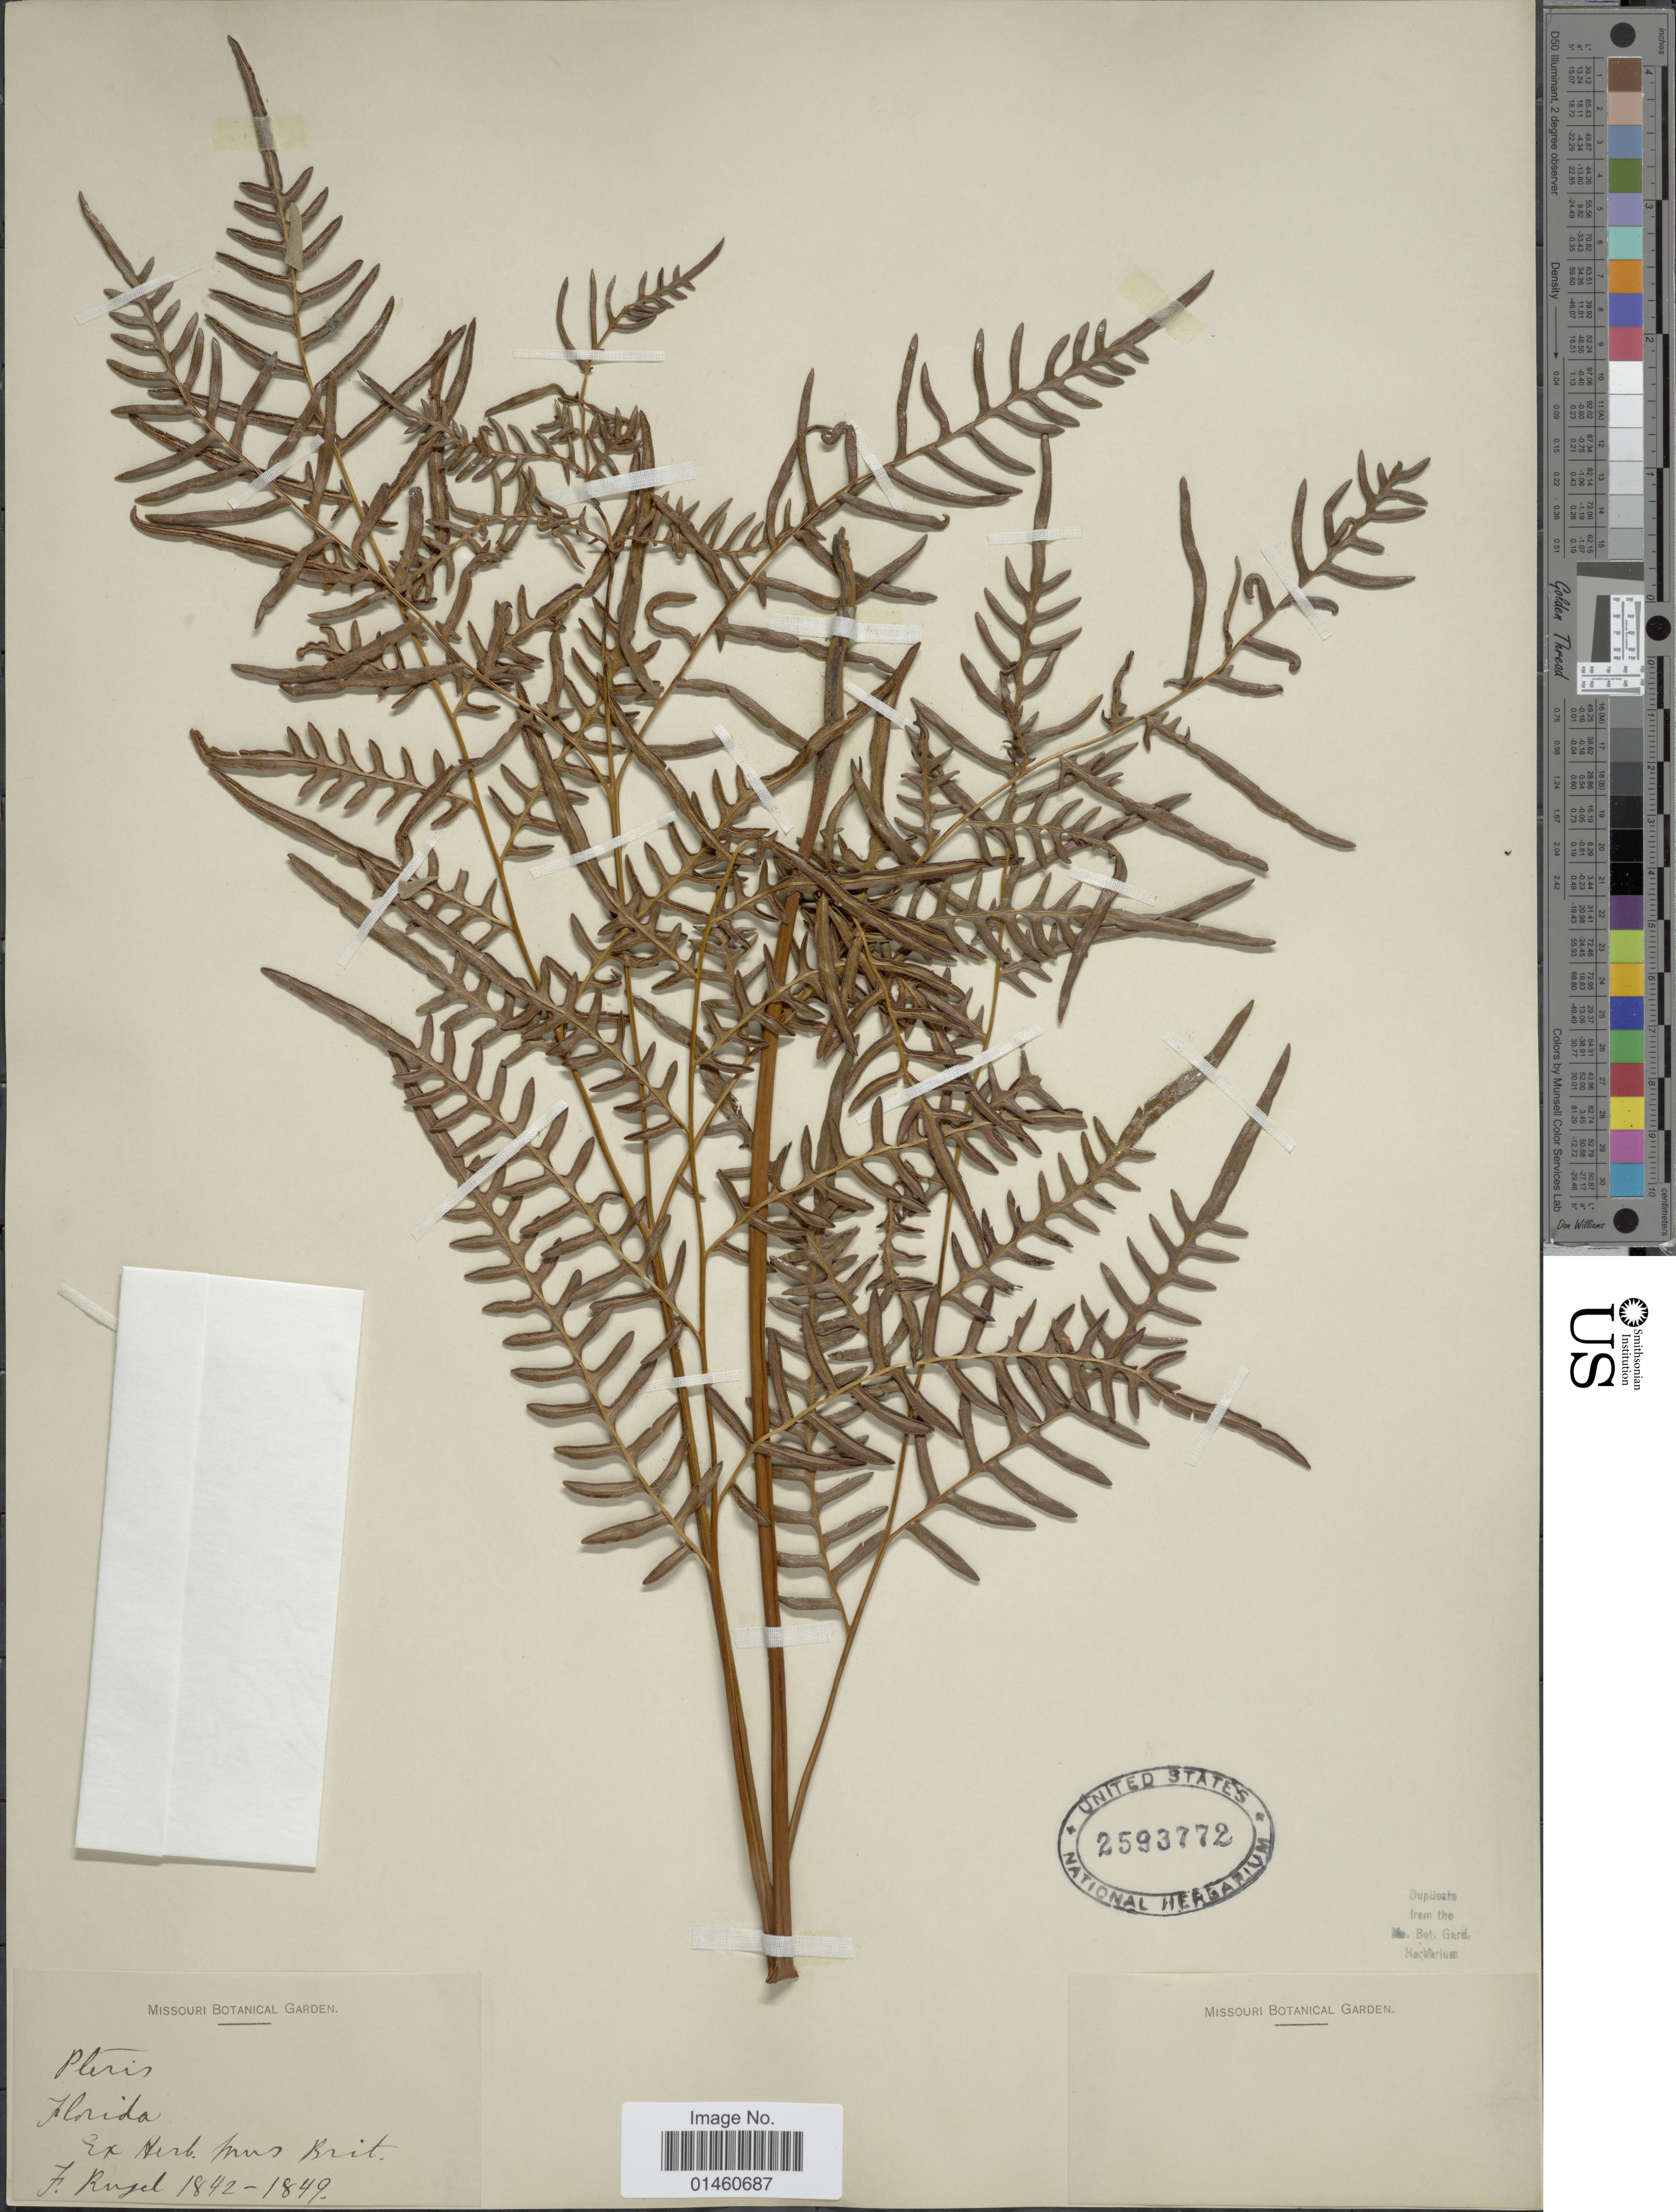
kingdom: Plantae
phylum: Tracheophyta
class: Polypodiopsida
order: Polypodiales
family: Dennstaedtiaceae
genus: Pteridium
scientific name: Pteridium caudatum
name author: (L.) Maxon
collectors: F. Rugel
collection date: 1842/1849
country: United States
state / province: Florida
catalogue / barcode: US 2593772